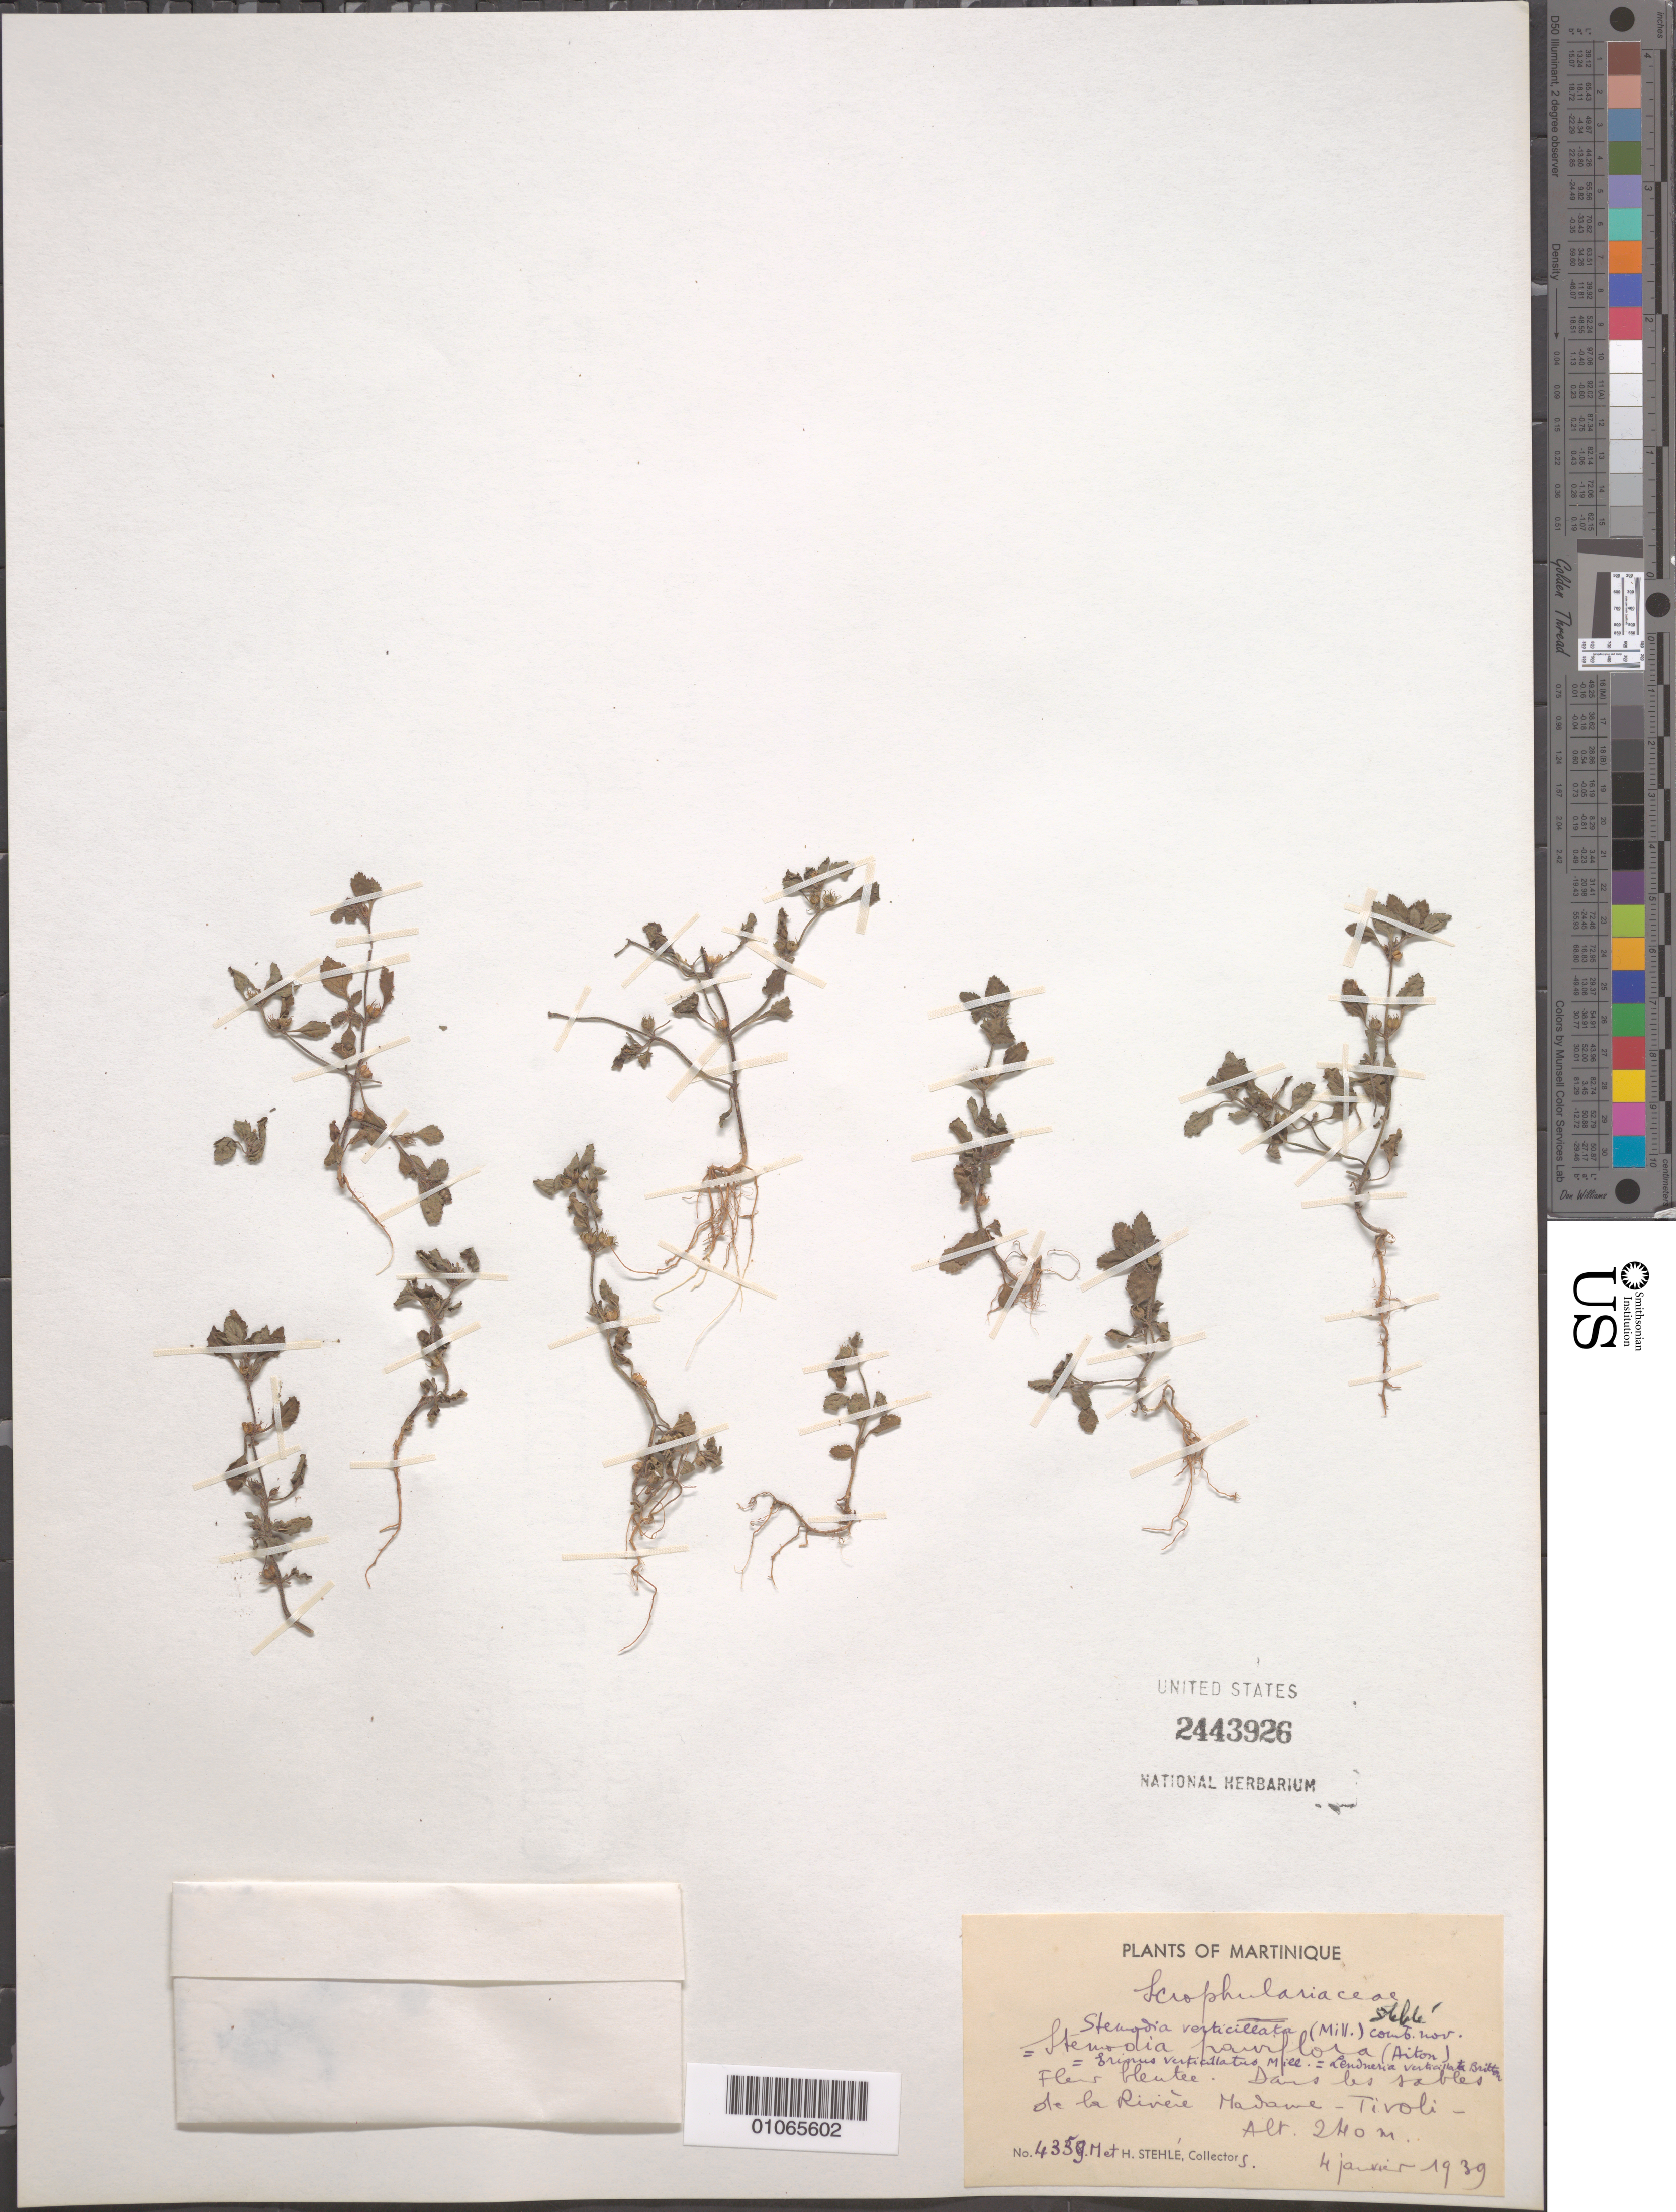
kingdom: Plantae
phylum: Tracheophyta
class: Magnoliopsida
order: Lamiales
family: Plantaginaceae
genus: Lendneria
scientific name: Lendneria verticillata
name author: (Mill.) Britton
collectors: H. Stehlé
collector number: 4359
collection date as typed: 04 Jan 1939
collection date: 1939-01-04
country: Martinique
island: Martinique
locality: Dars the sands of the Riviere Madame-Tivoli.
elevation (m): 240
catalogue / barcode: US 2443926